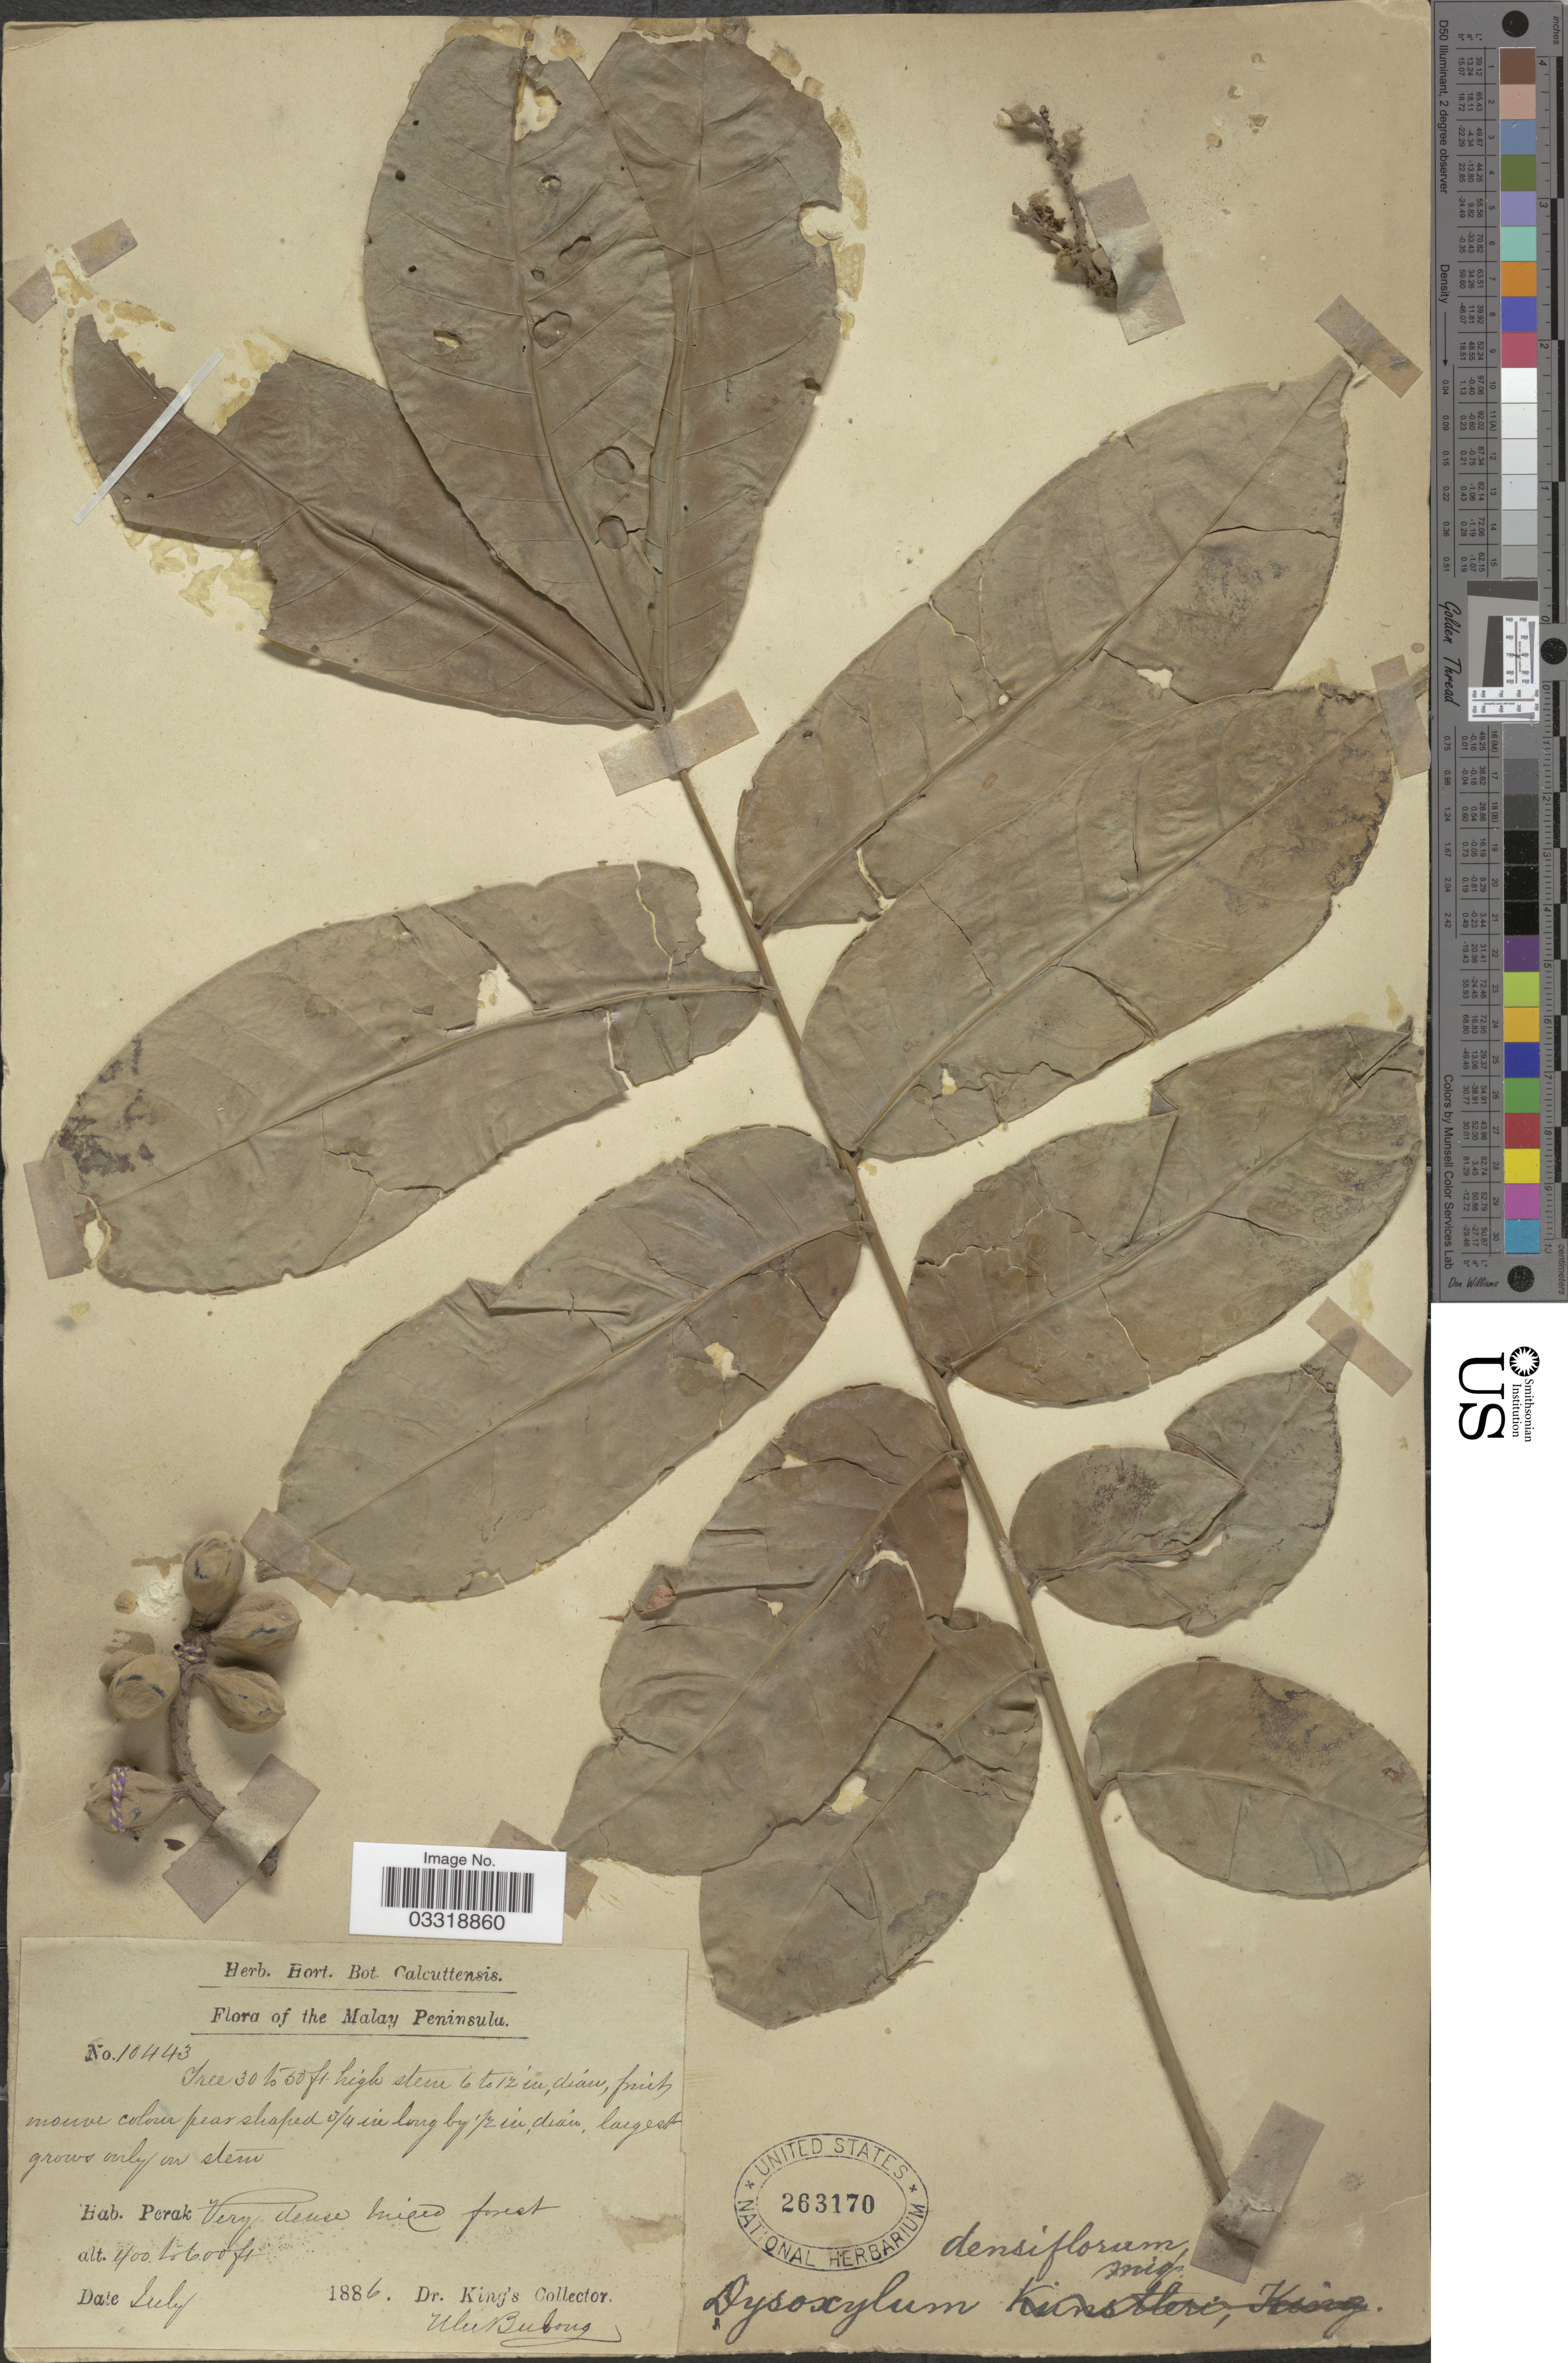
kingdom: Plantae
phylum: Tracheophyta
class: Magnoliopsida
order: Sapindales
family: Meliaceae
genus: Epicharis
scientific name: Epicharis densiflora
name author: Blume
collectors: Dr. King's collector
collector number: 10443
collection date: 1886-07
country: Malaysia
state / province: Perak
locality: The Malay Peninsula.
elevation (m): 122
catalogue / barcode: US 263170